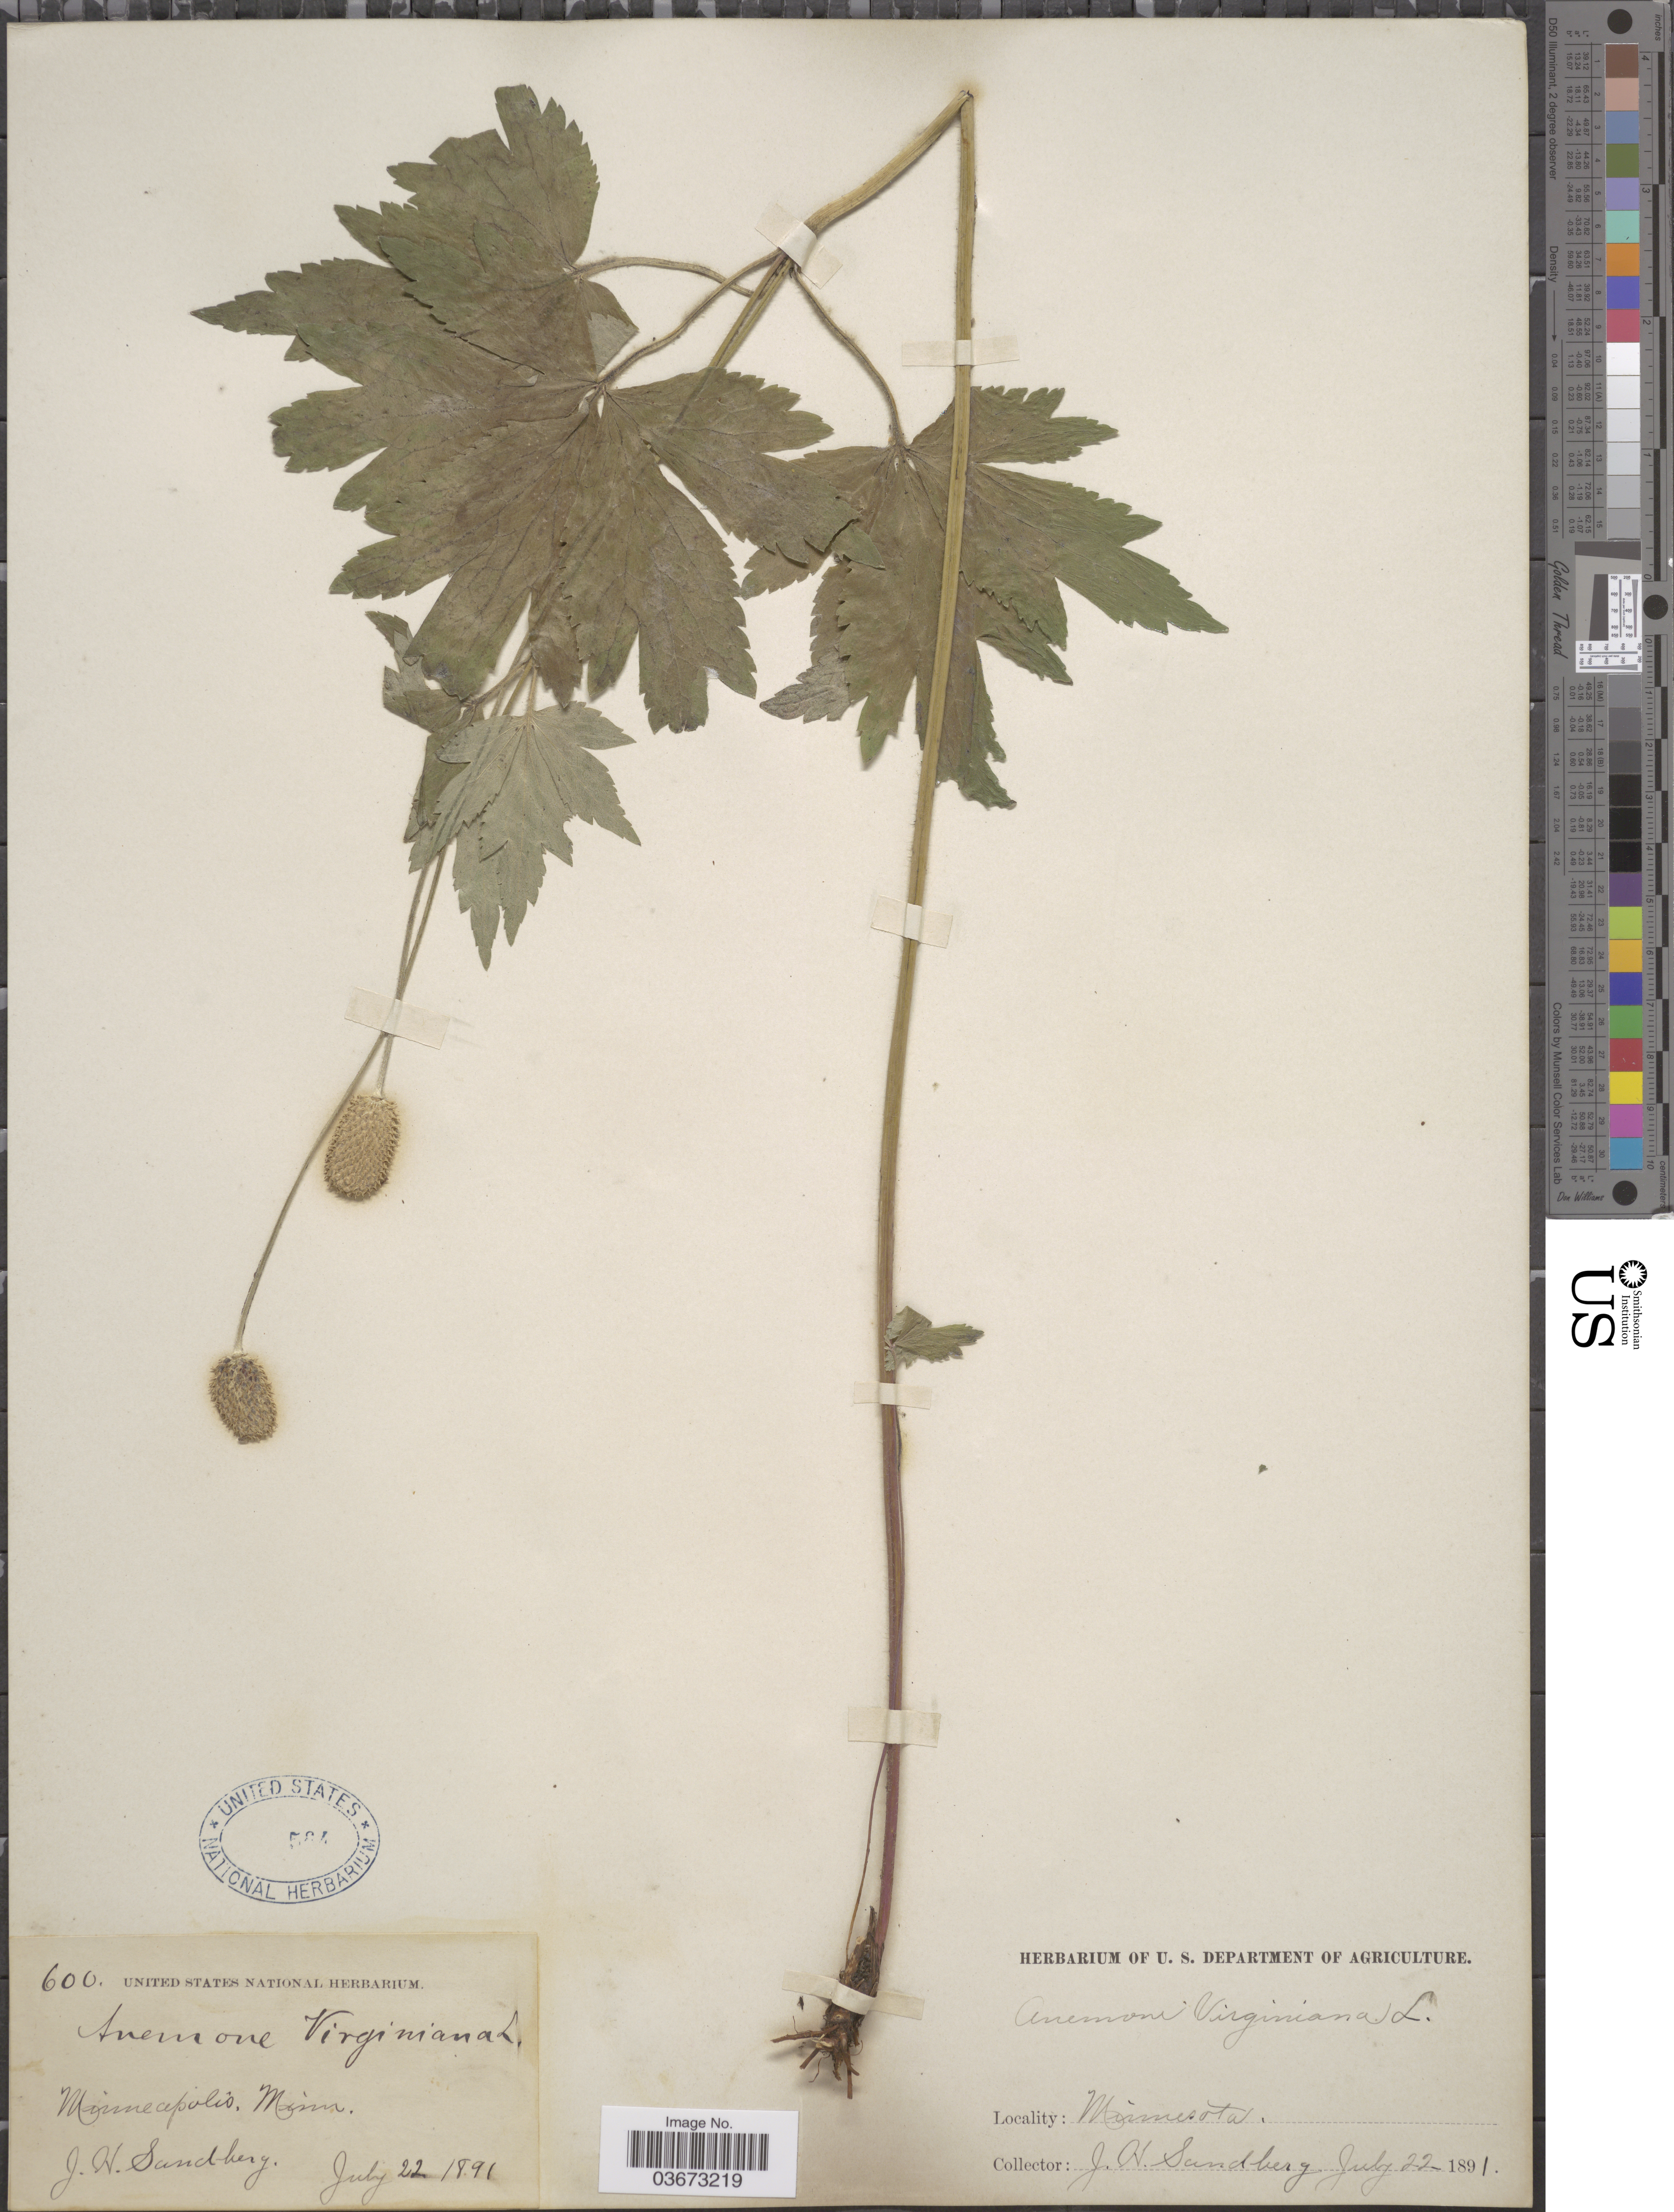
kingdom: Plantae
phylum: Tracheophyta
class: Magnoliopsida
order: Ranunculales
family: Ranunculaceae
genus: Anemone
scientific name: Anemone virginiana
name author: L.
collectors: J. H. Sandberg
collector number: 600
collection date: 1891-07-22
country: United States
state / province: Minnesota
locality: Minneapolis.